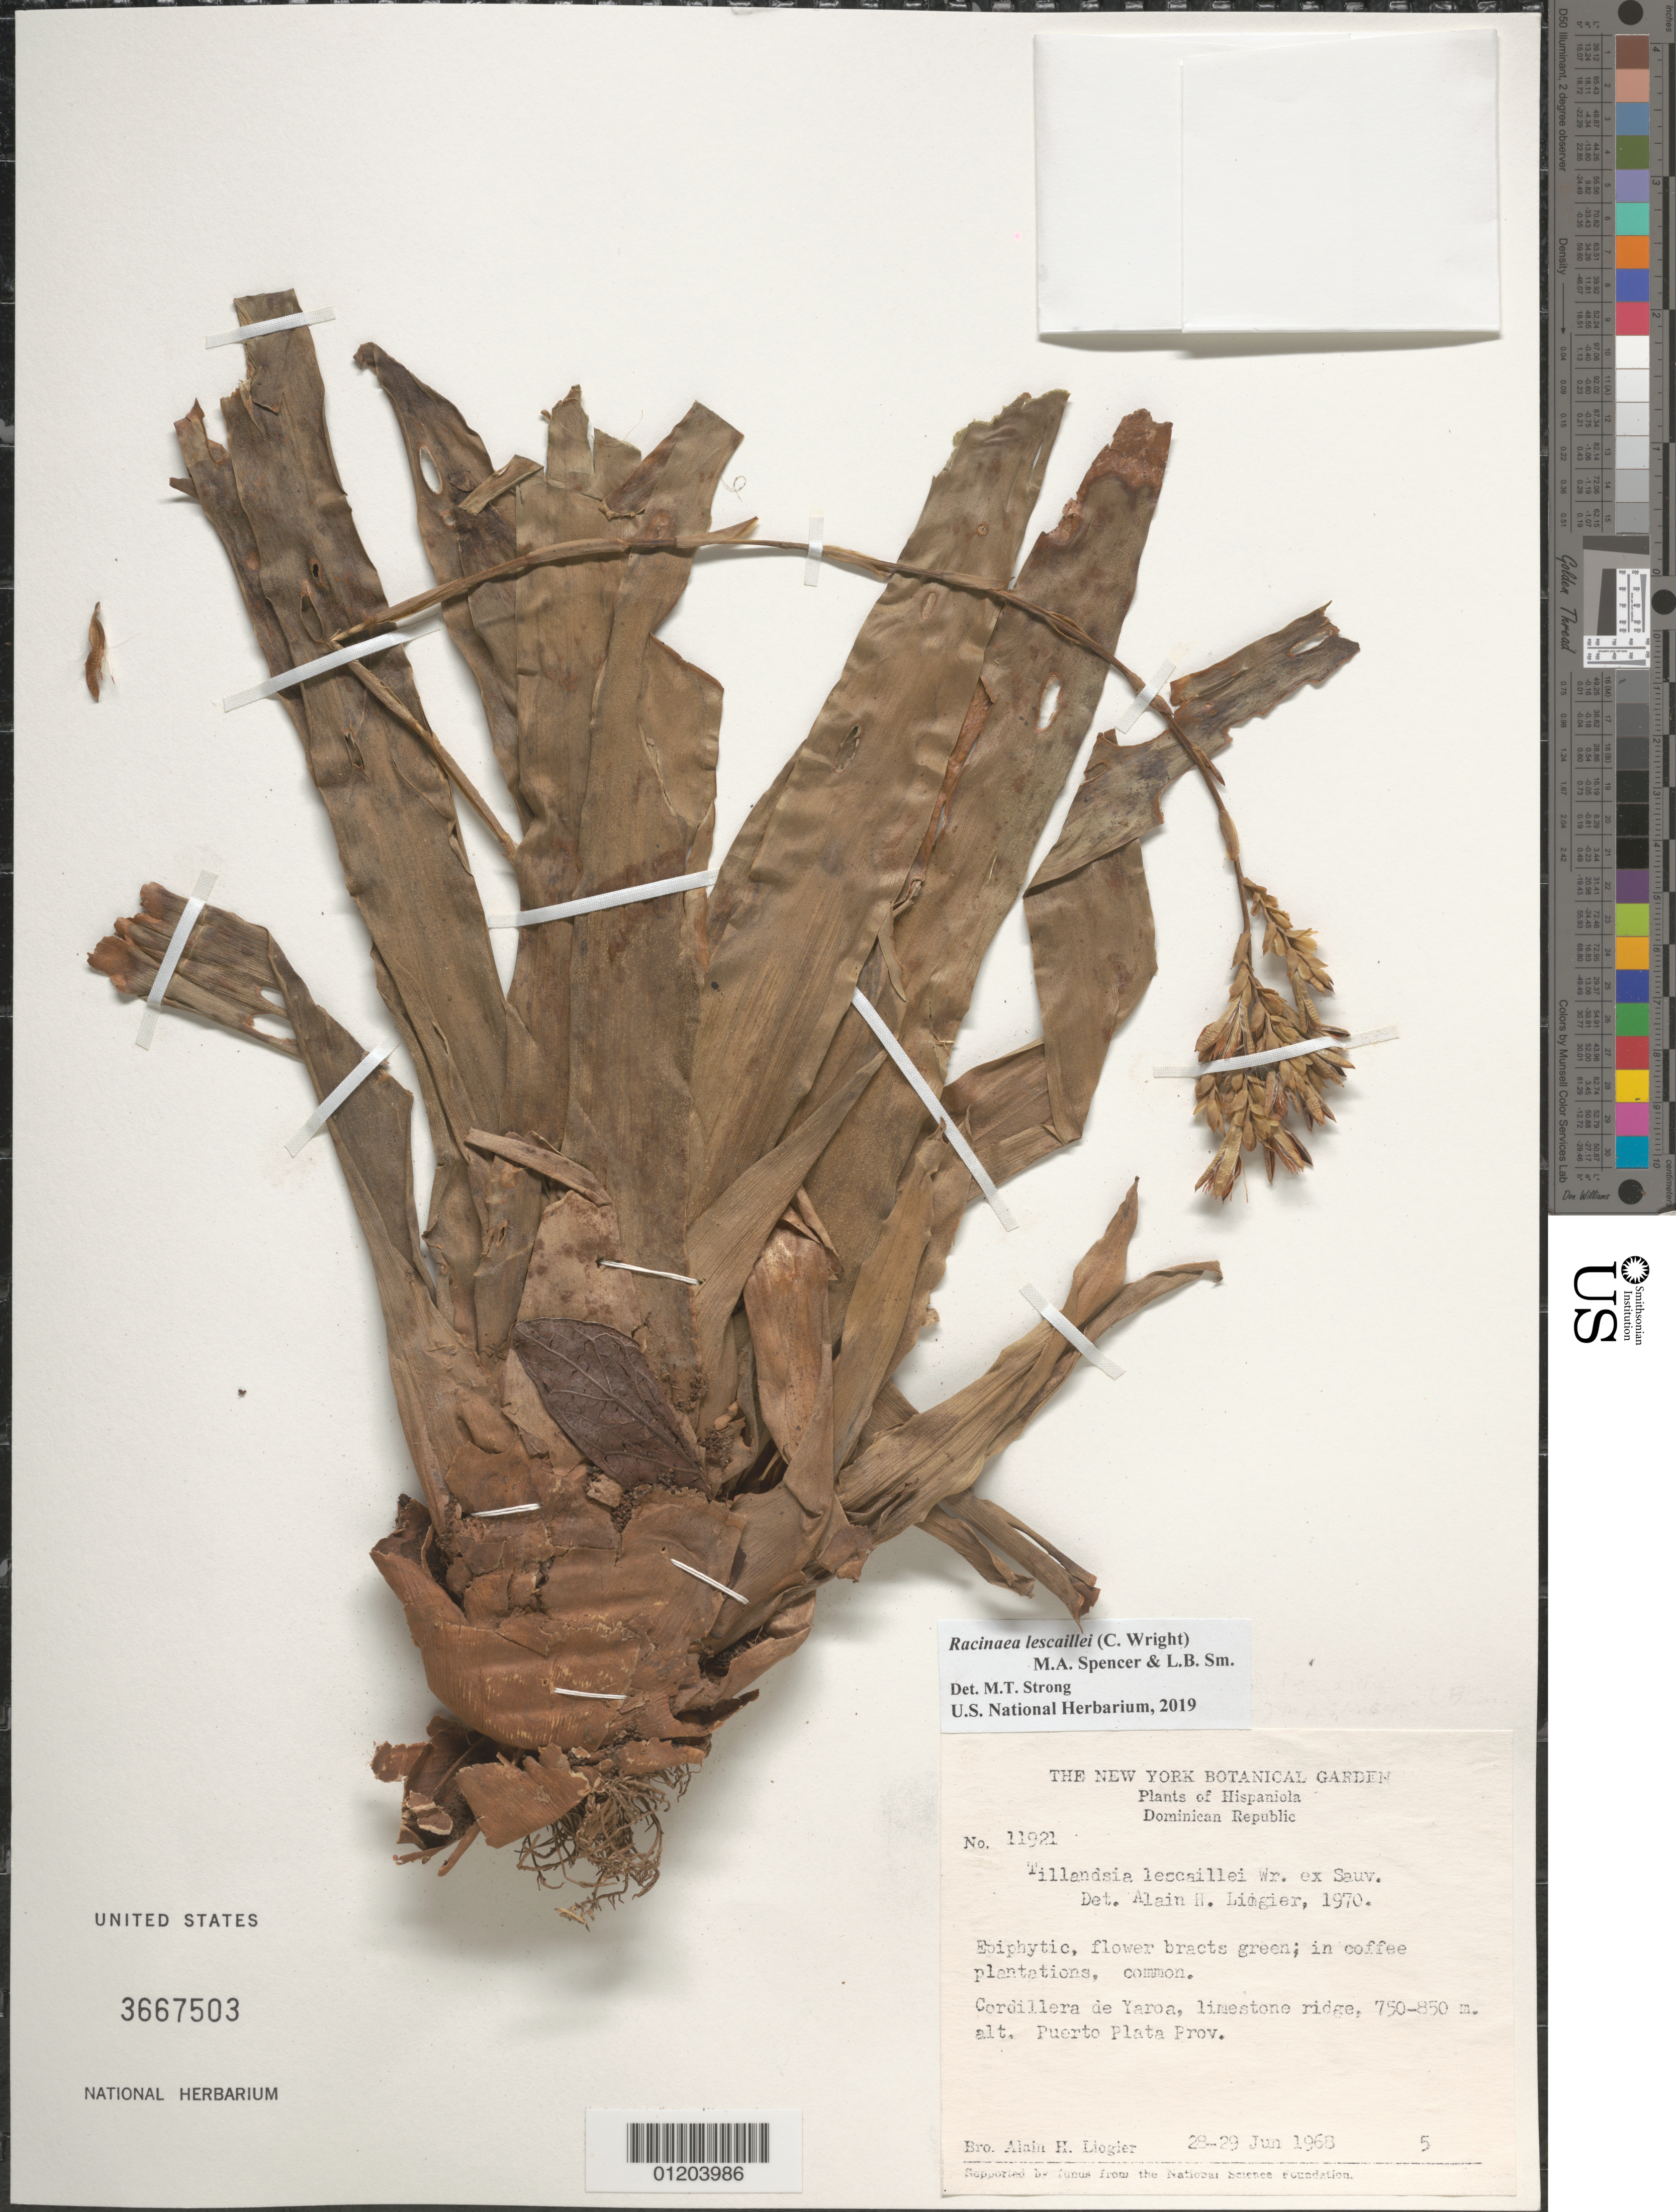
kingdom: Plantae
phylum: Tracheophyta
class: Liliopsida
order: Poales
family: Bromeliaceae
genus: Racinaea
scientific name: Racinaea lescaillei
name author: (C. Wright) M.A. Spencer & L.B. Sm.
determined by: Strong, Mark T., (BOT), Smithsonian Institution - National Museum of Natural History (UNITED STATES)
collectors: A. H. Liogier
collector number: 11921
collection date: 1968-06-28/1968-06-29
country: Dominican Republic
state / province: Puerto Plata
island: Hispaniola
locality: Cordillera de Yaroa.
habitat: In coffee plantations. Common.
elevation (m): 750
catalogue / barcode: US 3667503